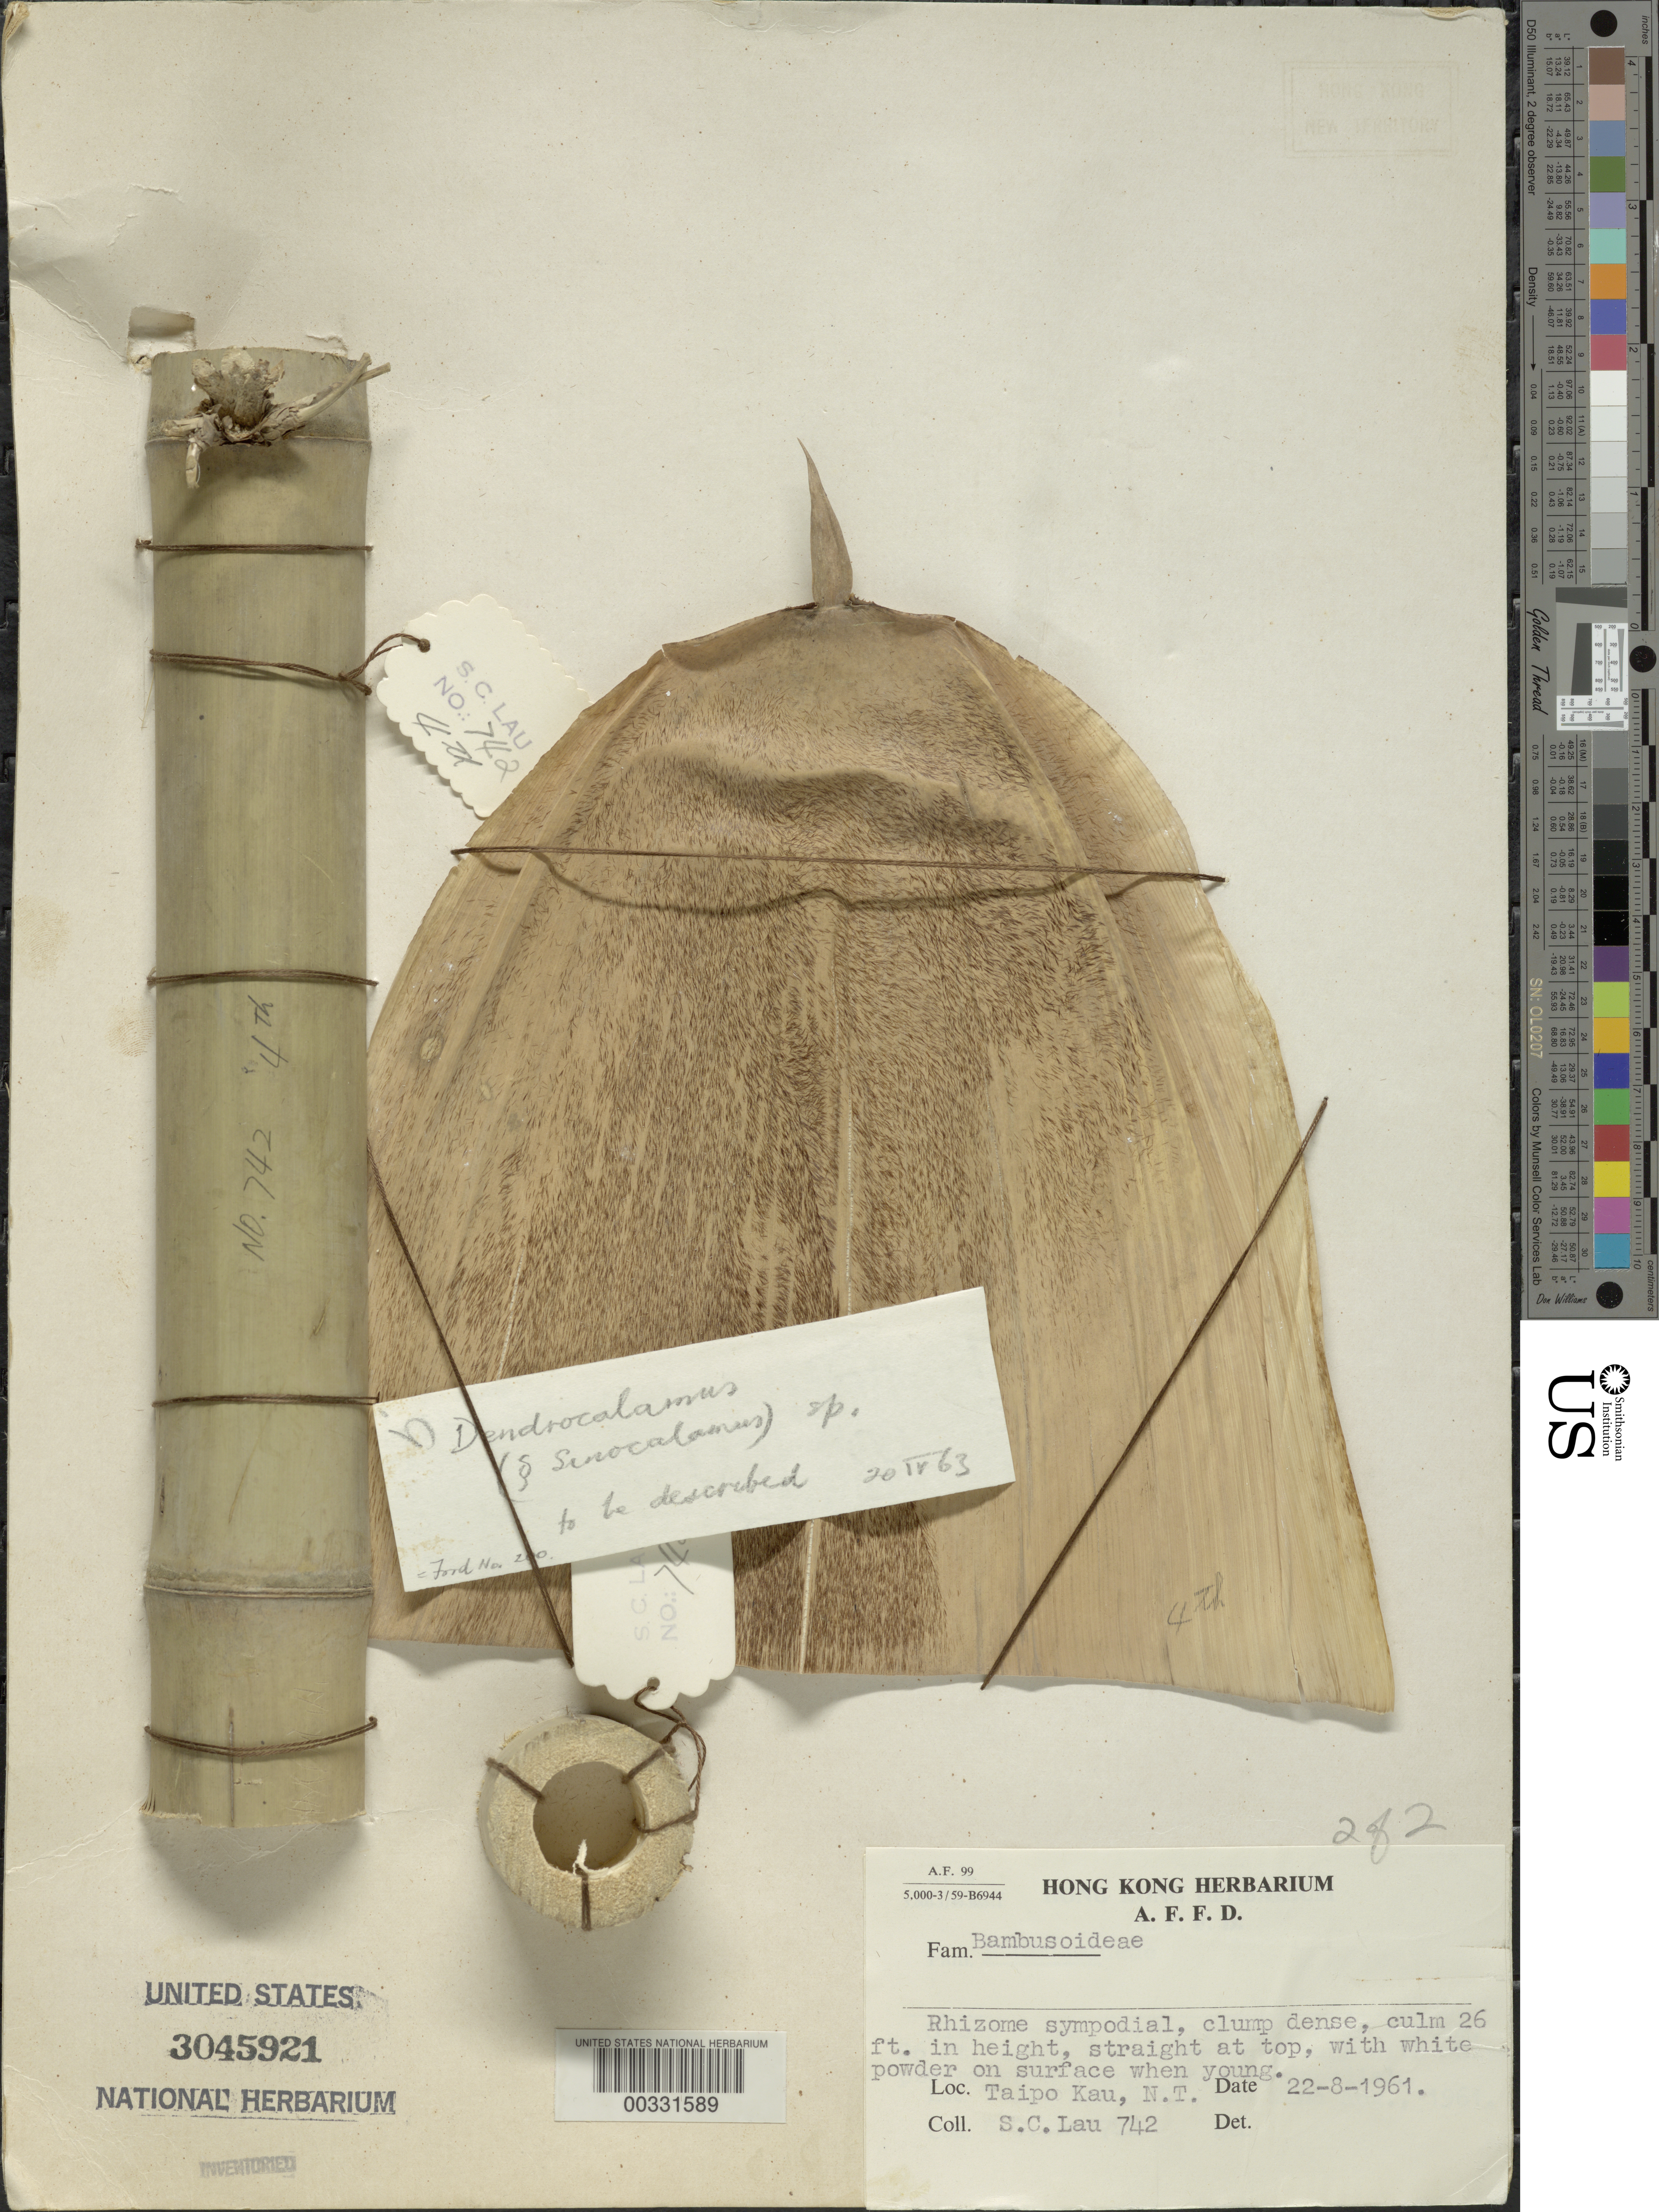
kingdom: Plantae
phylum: Tracheophyta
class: Liliopsida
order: Poales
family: Poaceae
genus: Dendrocalamus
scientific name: Dendrocalamus sp.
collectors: S. C. Lau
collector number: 742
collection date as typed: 22 Aug 1961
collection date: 1961-08-22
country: China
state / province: Hong Kong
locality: N.t. taipo kau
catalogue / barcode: US 3045921